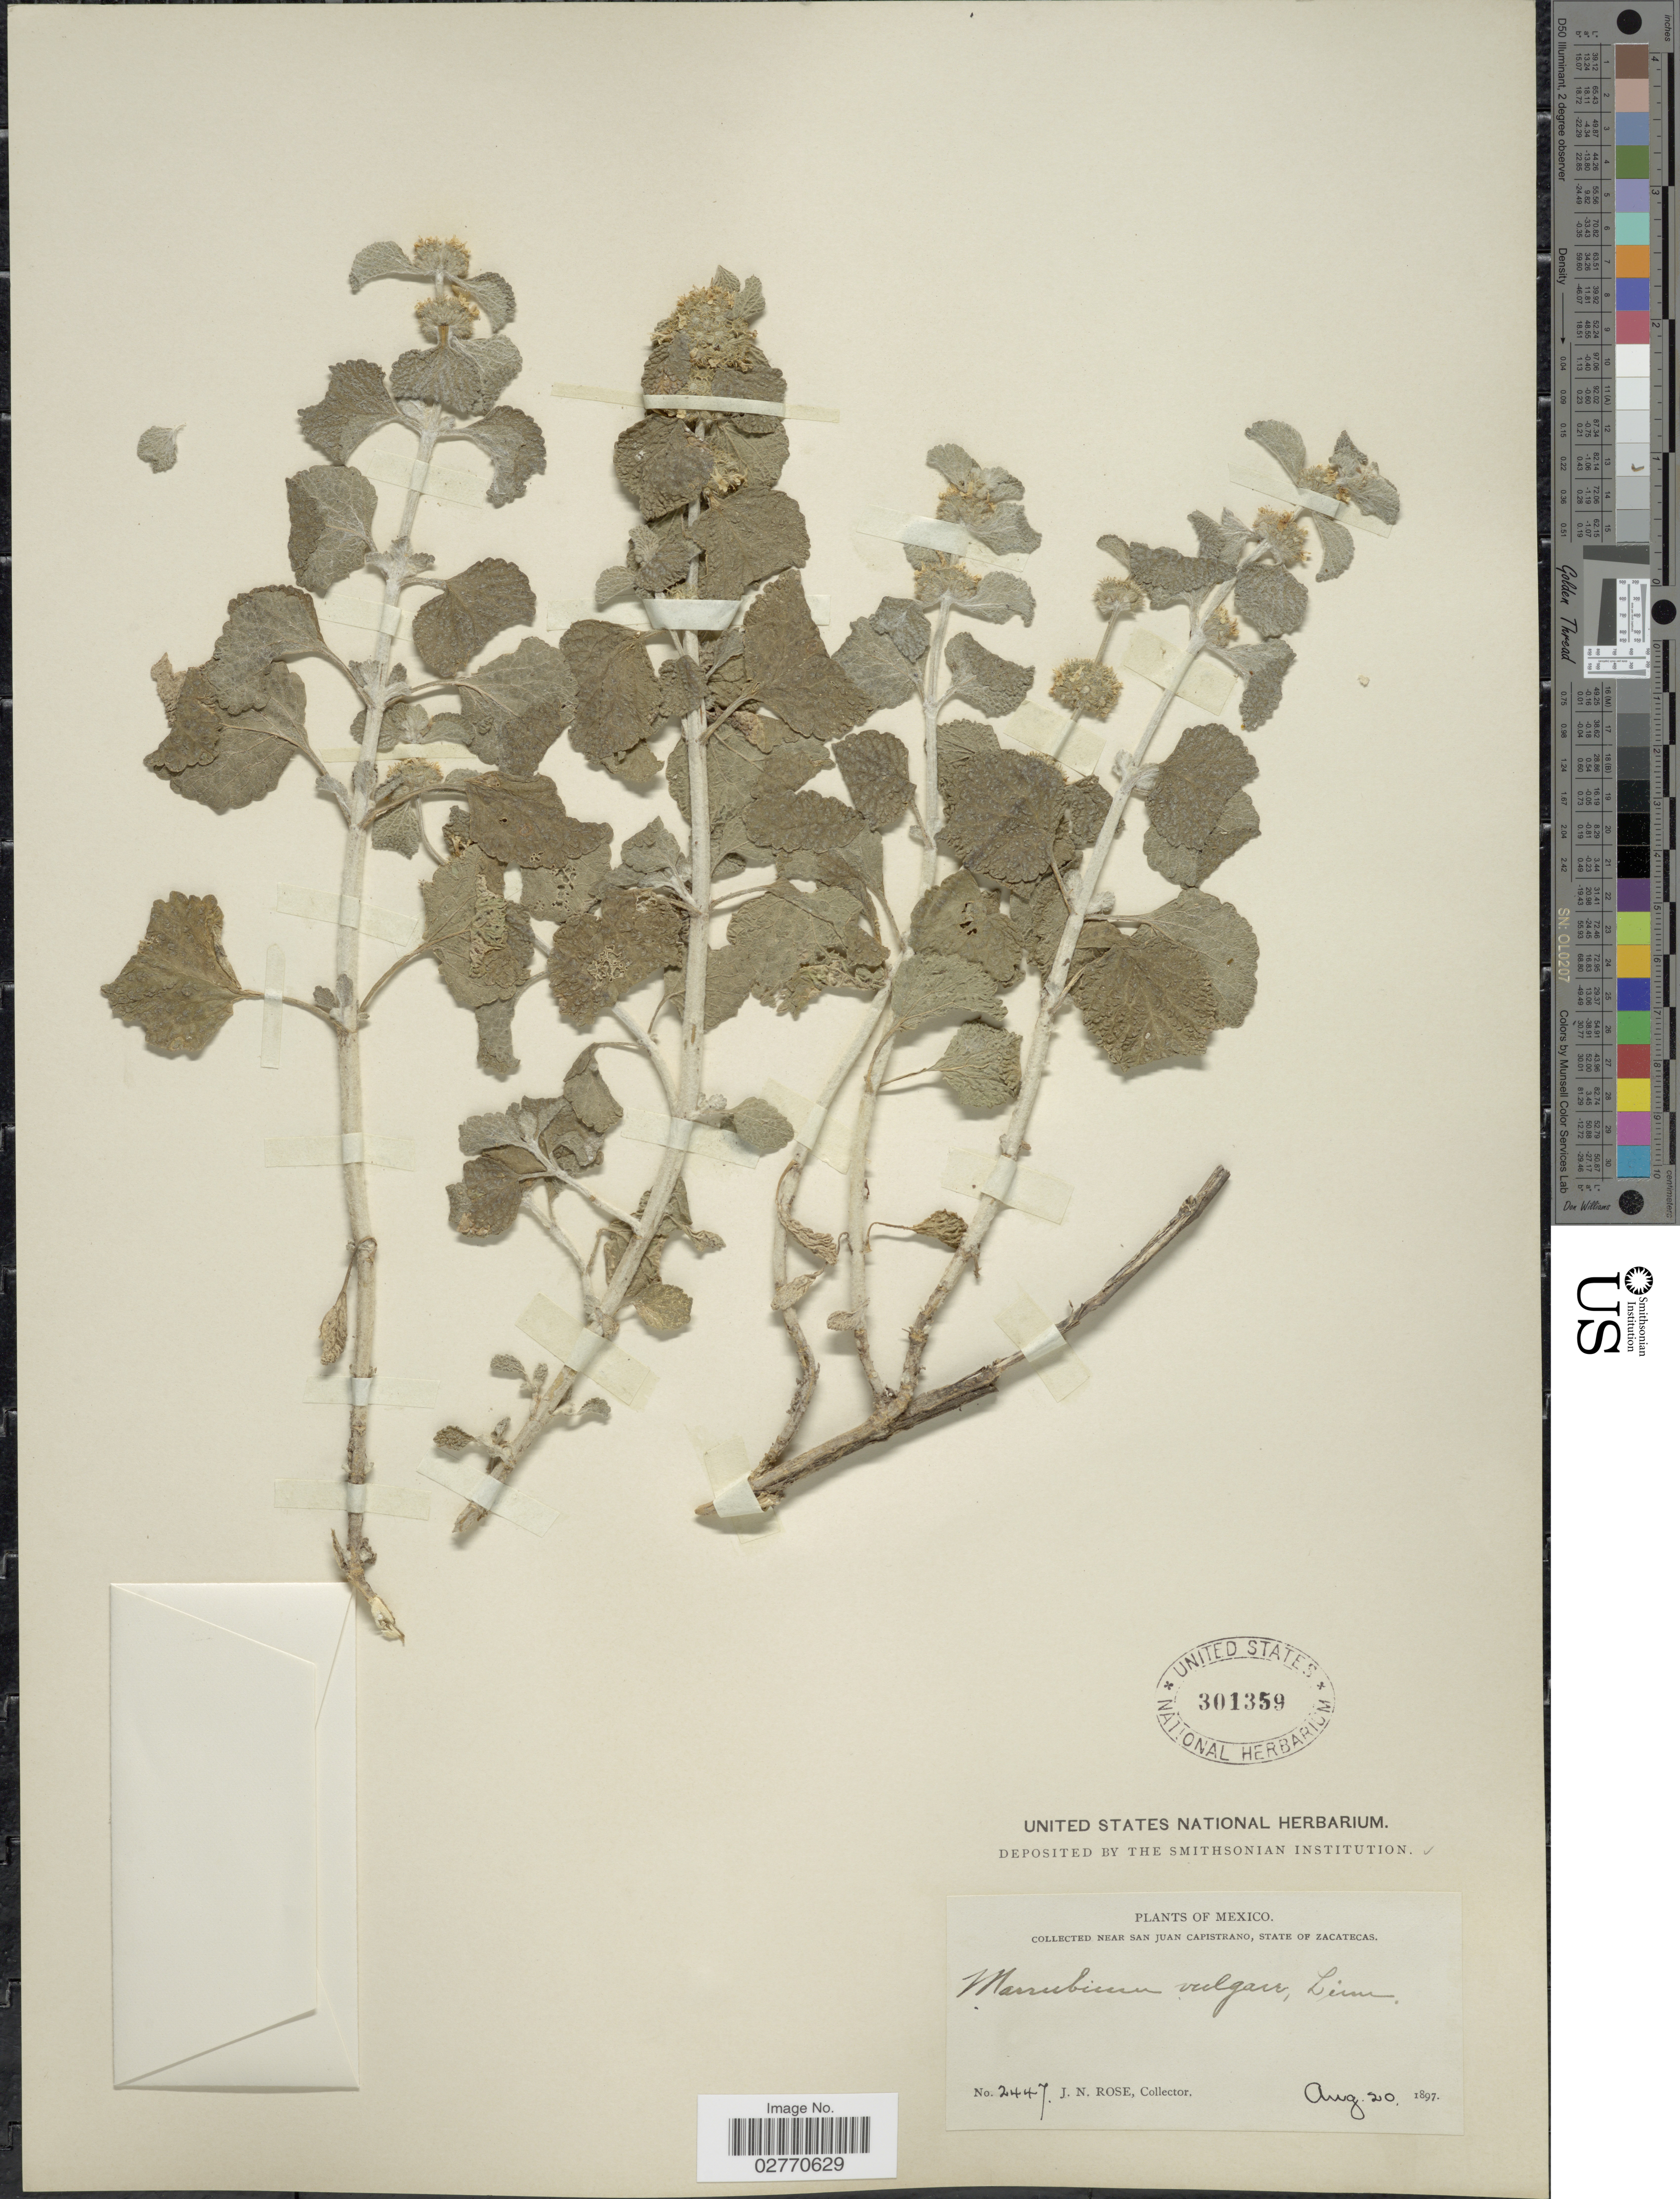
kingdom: Plantae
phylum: Tracheophyta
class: Magnoliopsida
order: Lamiales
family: Lamiaceae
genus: Marrubium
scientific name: Marrubium vulgare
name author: L.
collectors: J. N. Rose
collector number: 2447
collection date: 1897-08-20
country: Mexico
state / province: Zacatecas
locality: Near San Juan Capistrano.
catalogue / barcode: US 301359